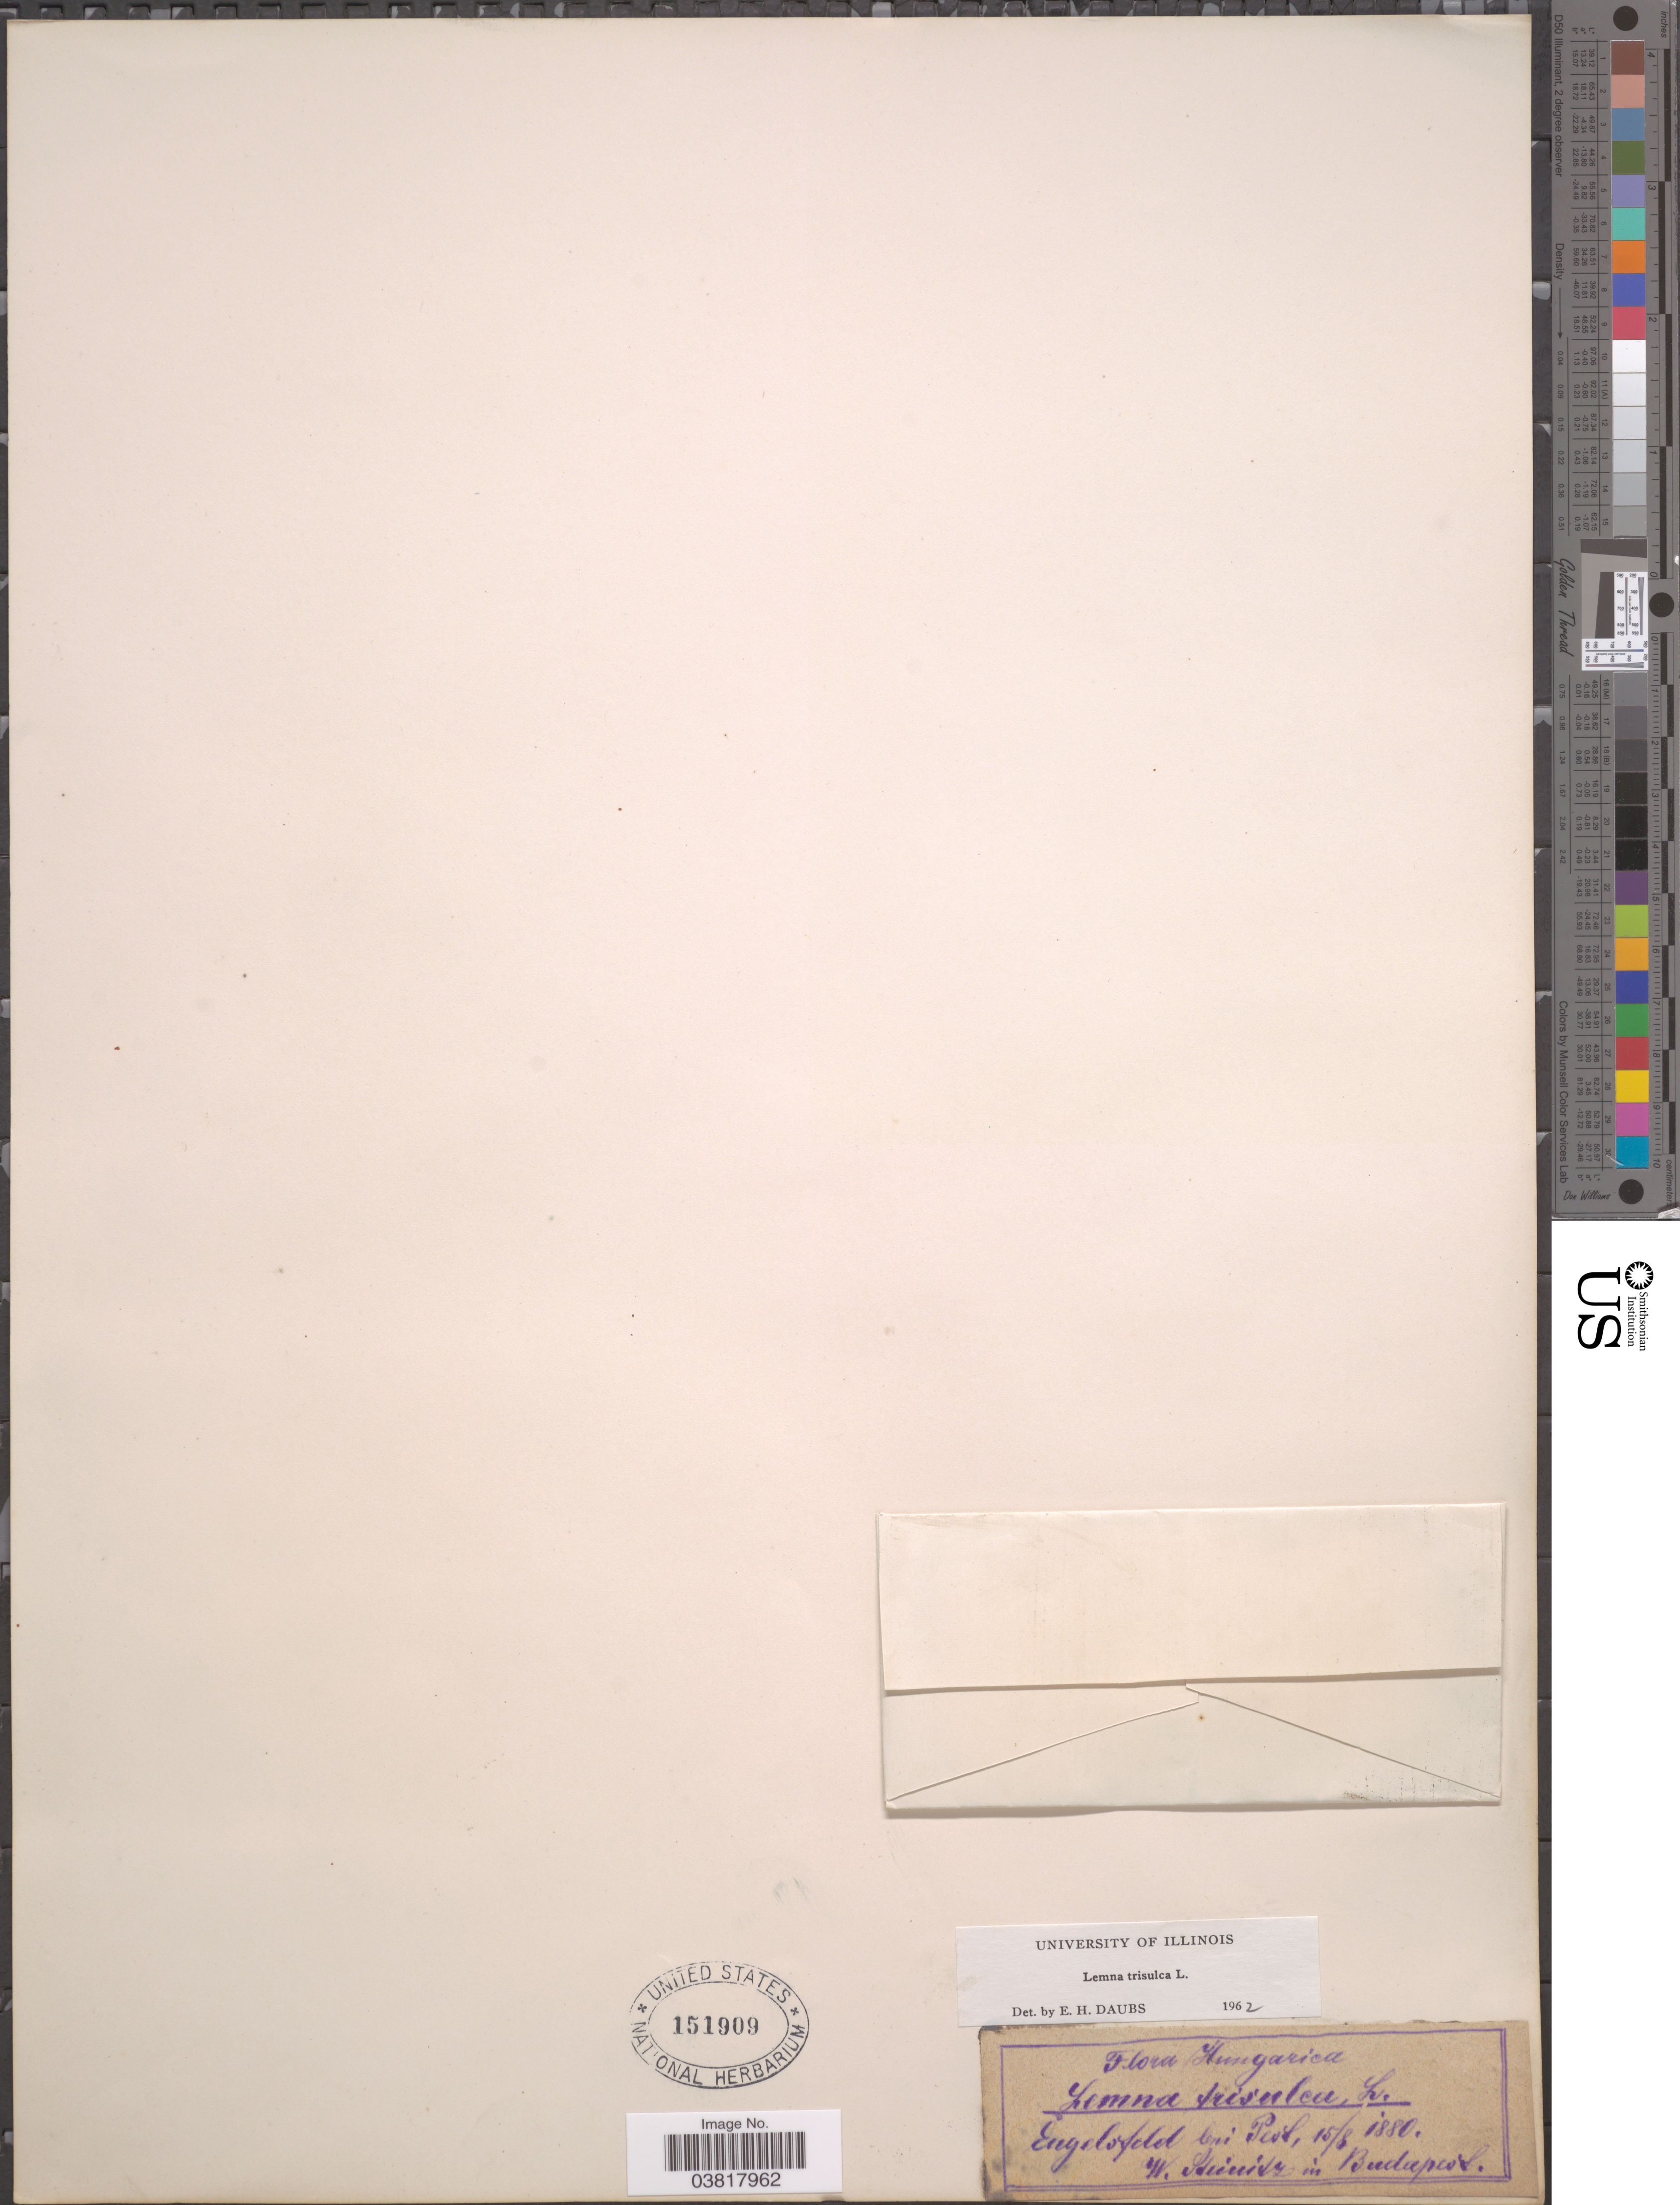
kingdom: Plantae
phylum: Tracheophyta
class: Liliopsida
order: Alismatales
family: Araceae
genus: Lemna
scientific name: Lemna trisulca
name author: L.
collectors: W. Suinides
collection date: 1880-08-15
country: Hungary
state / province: Budapest, Capital District of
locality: Engelsfeld bei Pest. Budapest.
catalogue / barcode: US 151909